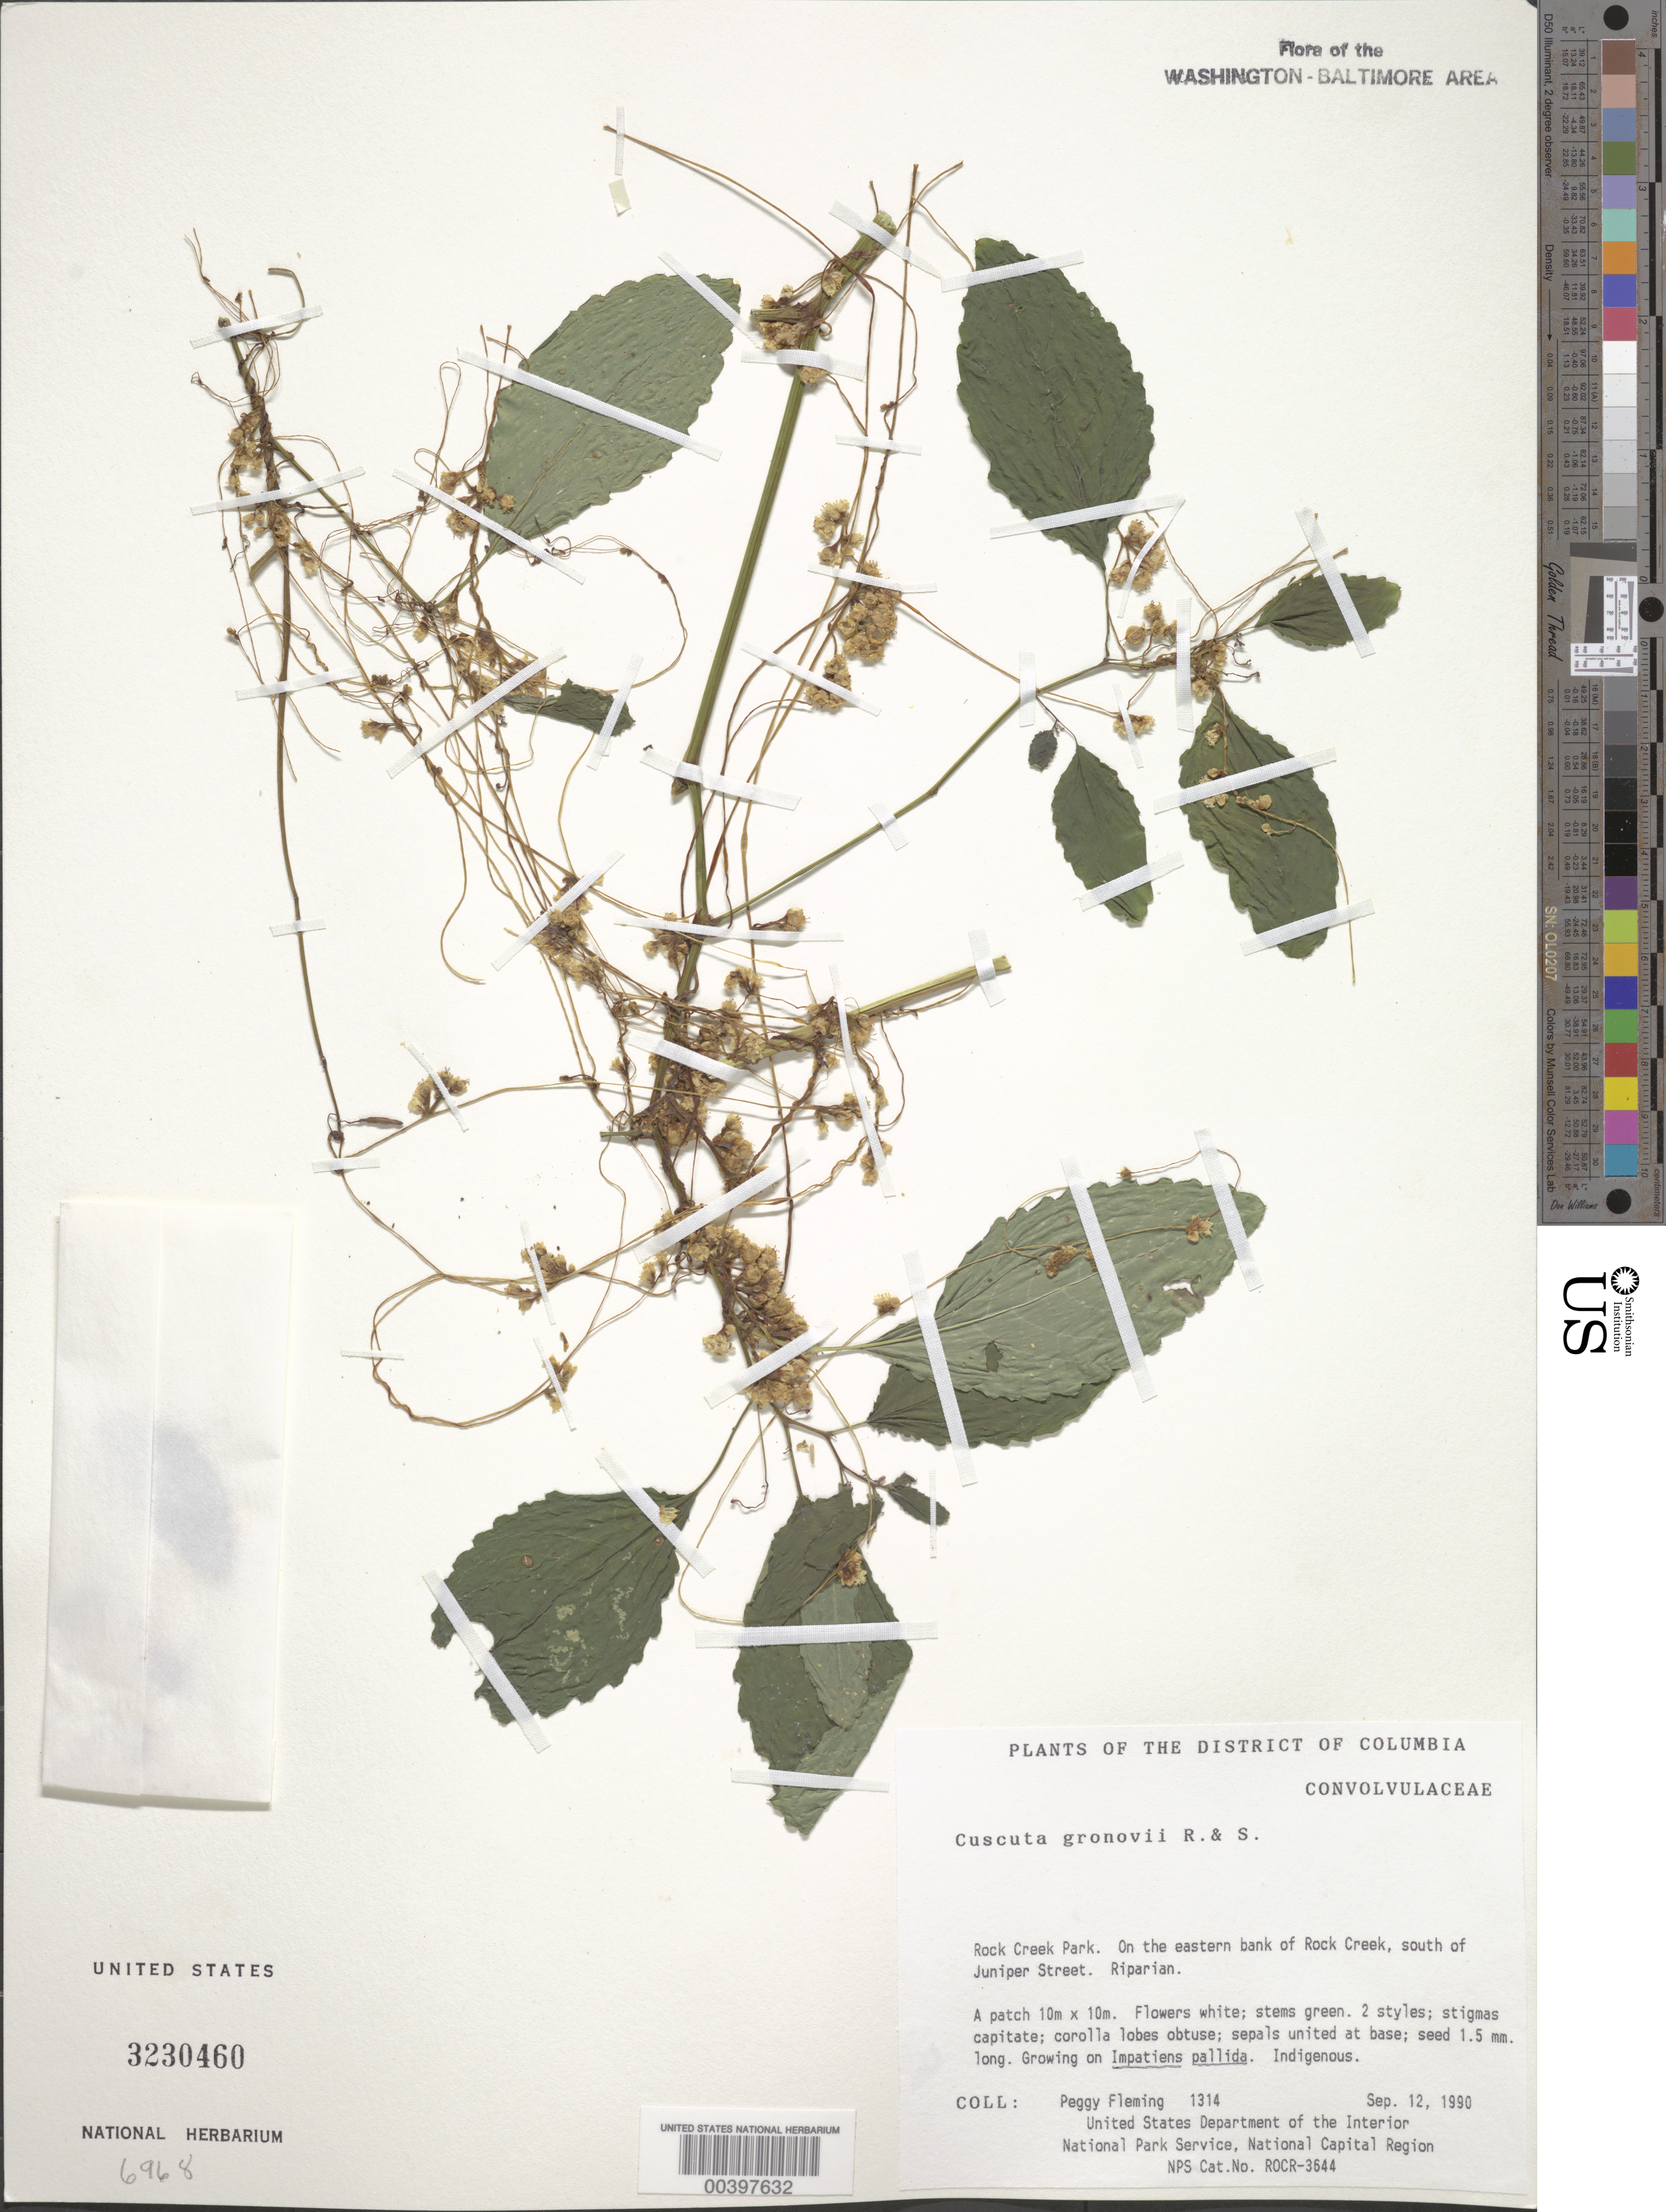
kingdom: Plantae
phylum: Tracheophyta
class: Magnoliopsida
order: Solanales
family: Convolvulaceae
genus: Cuscuta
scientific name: Cuscuta gronovii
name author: Willd. ex Schult.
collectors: P. Fleming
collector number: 1314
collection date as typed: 12 Sep 1990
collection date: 1990-09-12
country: United States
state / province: District of Columbia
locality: Rock Creek Park, S of Juniper Street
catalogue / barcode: US 3230460